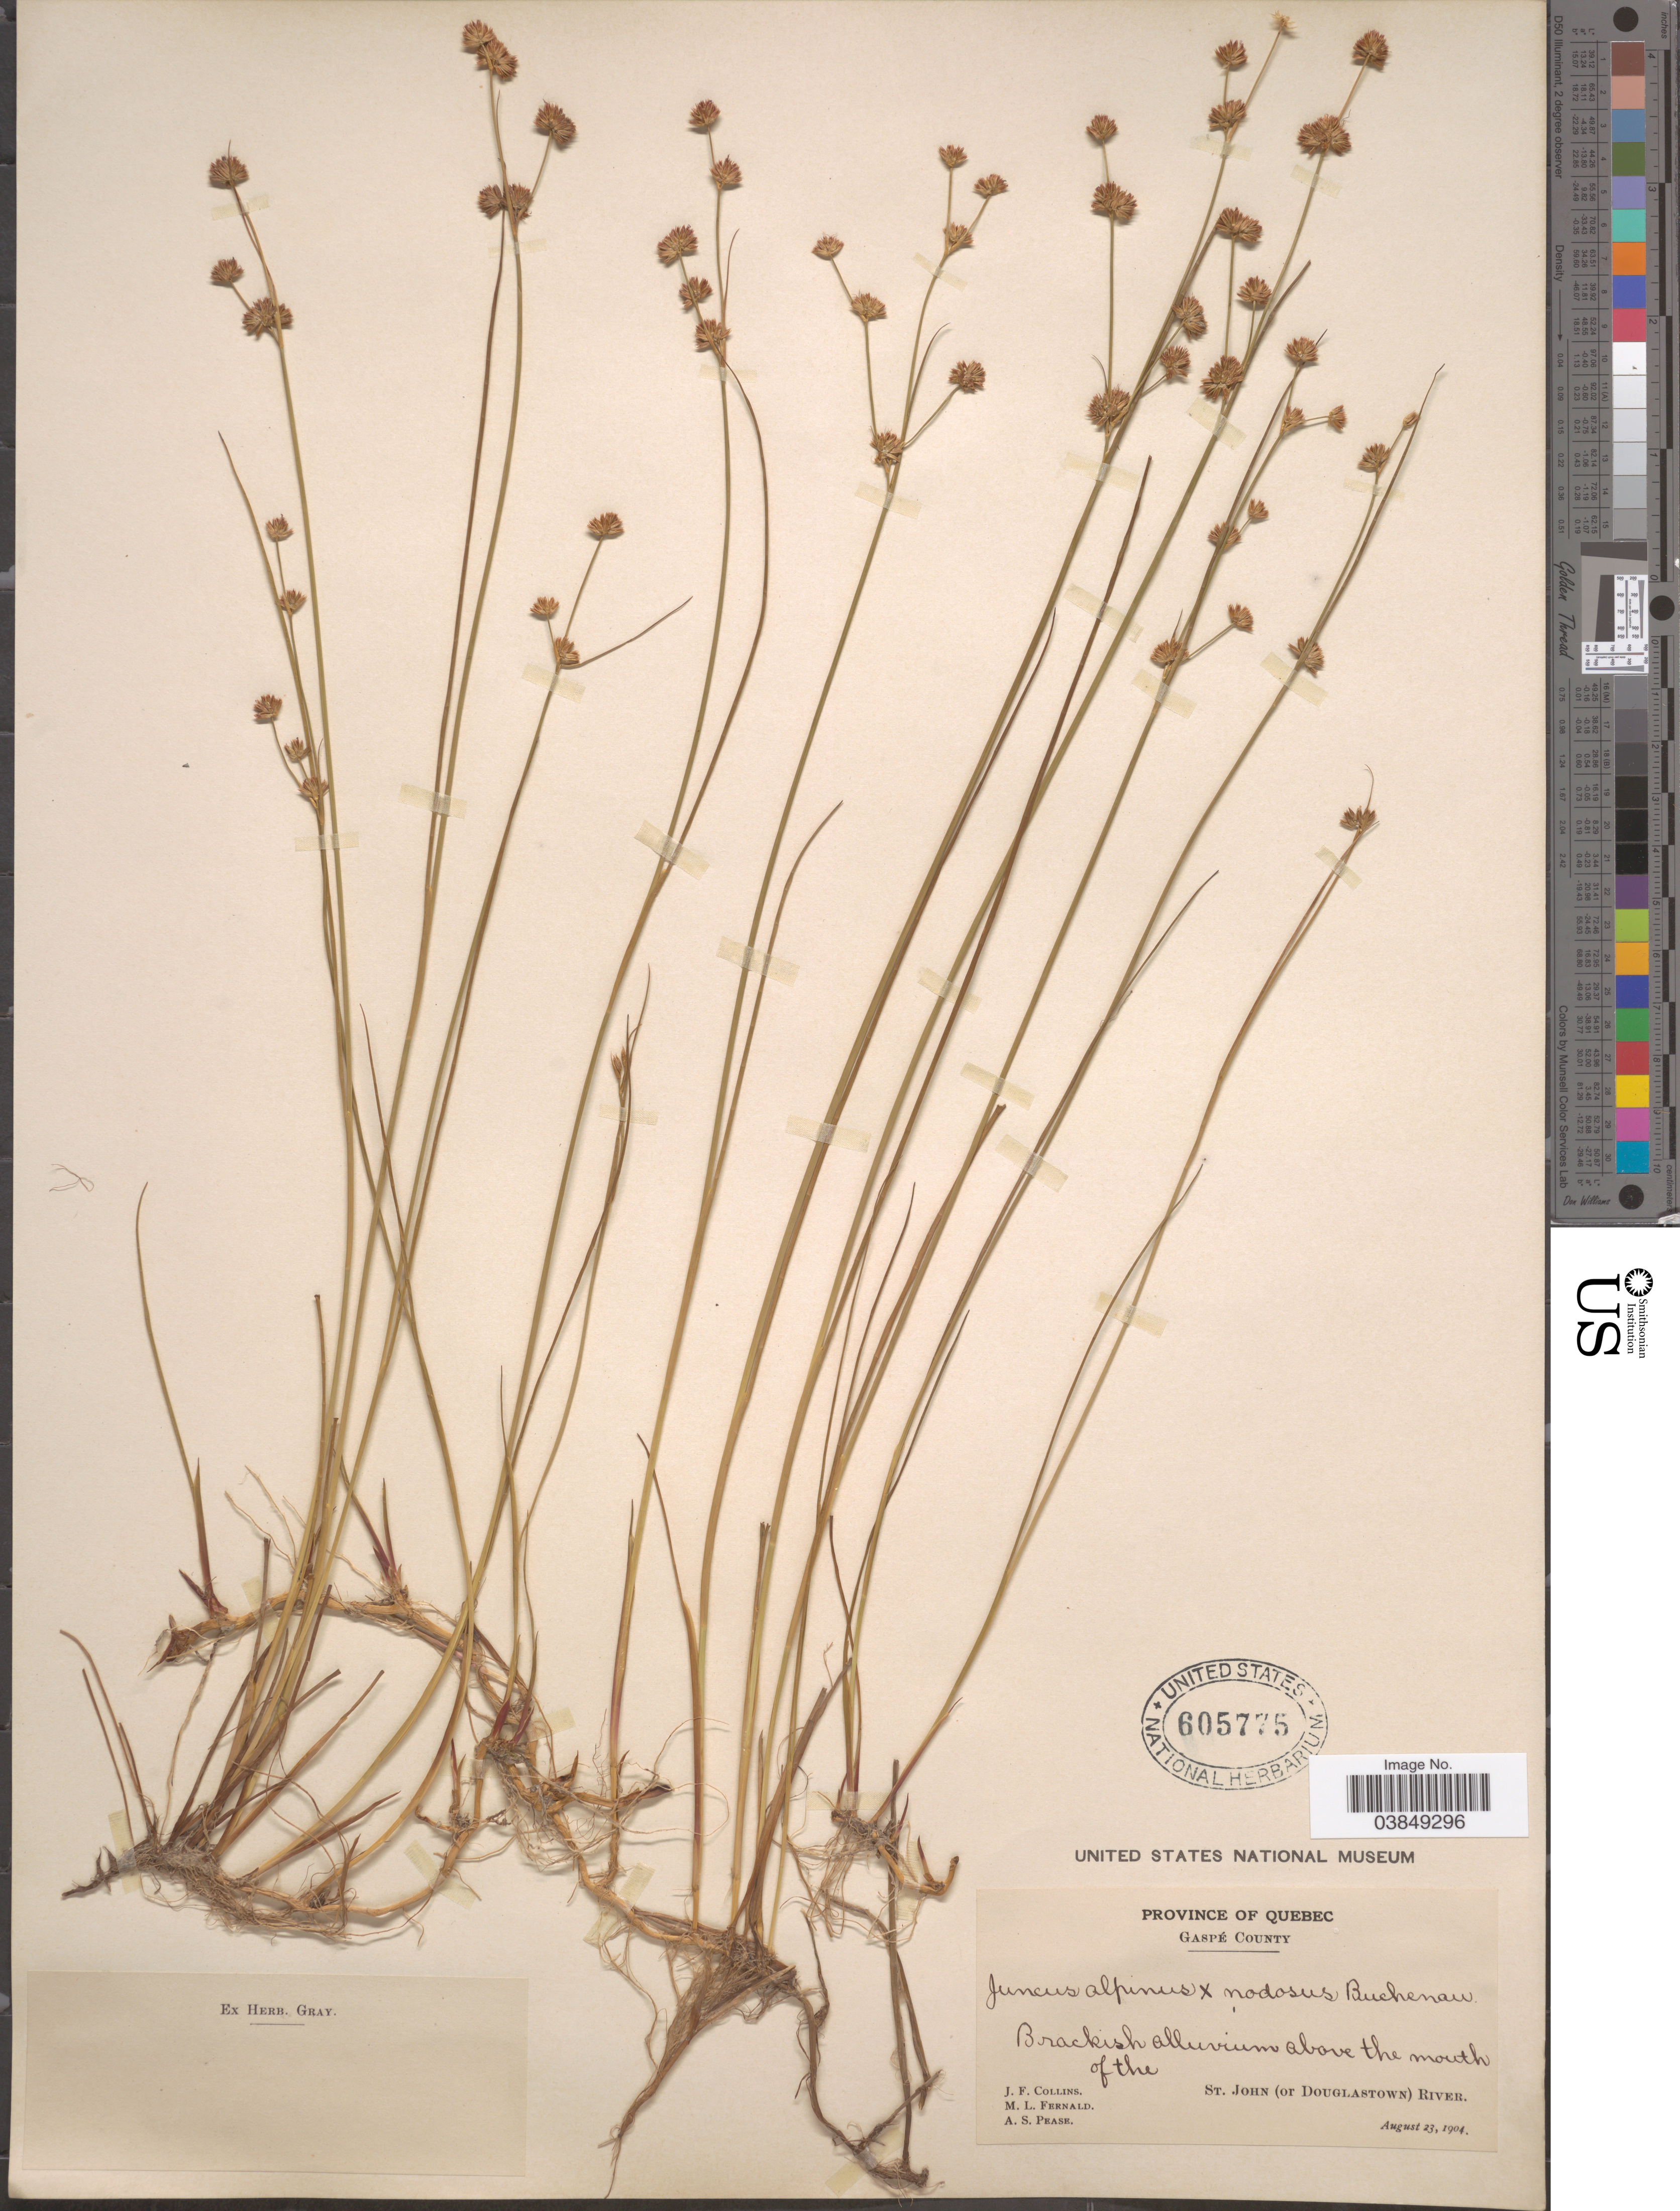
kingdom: Plantae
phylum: Tracheophyta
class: Liliopsida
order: Poales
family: Juncaceae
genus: Juncus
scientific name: Juncus richardsonianus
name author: Schult. & Schult. f.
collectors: J. Collins, M. L. Fernald & A. S. Pease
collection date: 1904-08-23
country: Canada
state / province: Quebec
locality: Gaspé County. Brackish alluvium above the mouth of the St. John (or Douglastown) River.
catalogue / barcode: US 605775